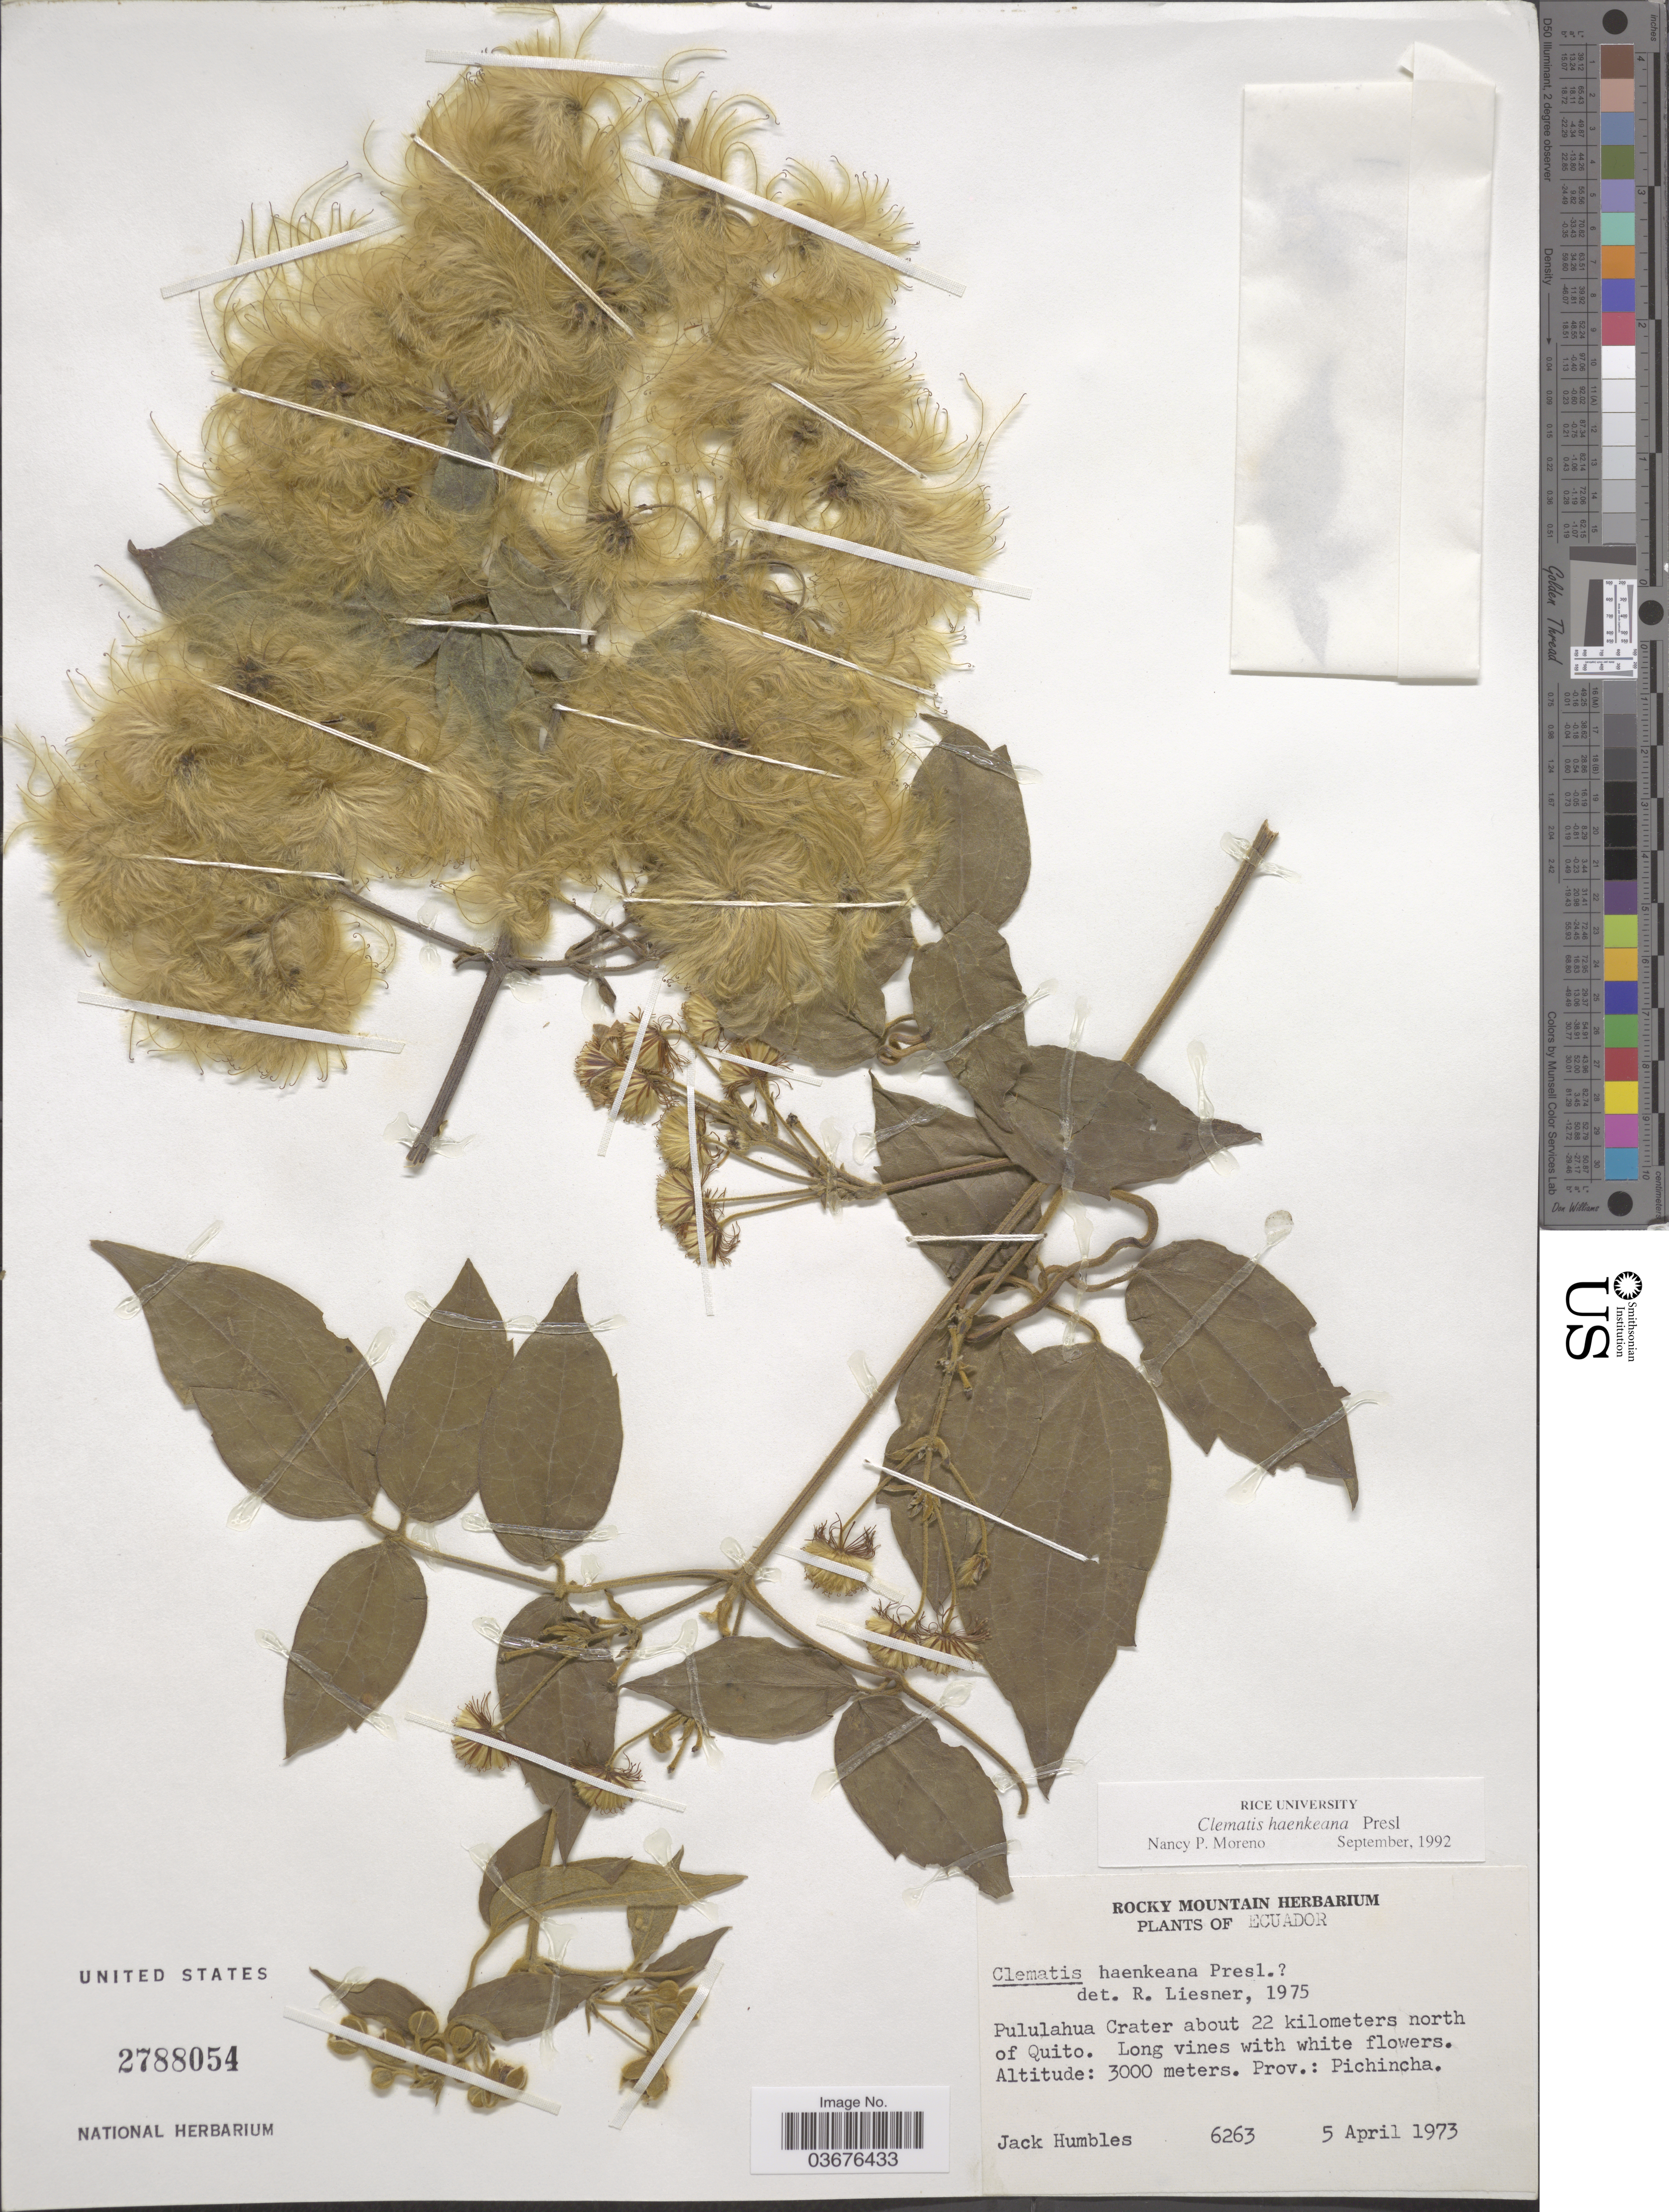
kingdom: Plantae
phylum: Tracheophyta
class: Magnoliopsida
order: Ranunculales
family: Ranunculaceae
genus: Clematis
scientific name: Clematis haenkeana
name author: C. Presl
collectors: J. Humbles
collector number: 6263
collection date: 1973-04-05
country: Ecuador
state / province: Pichincha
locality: Pululahua Crater about 22 kilometers north of Quito.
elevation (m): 3000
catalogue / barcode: US 2788054